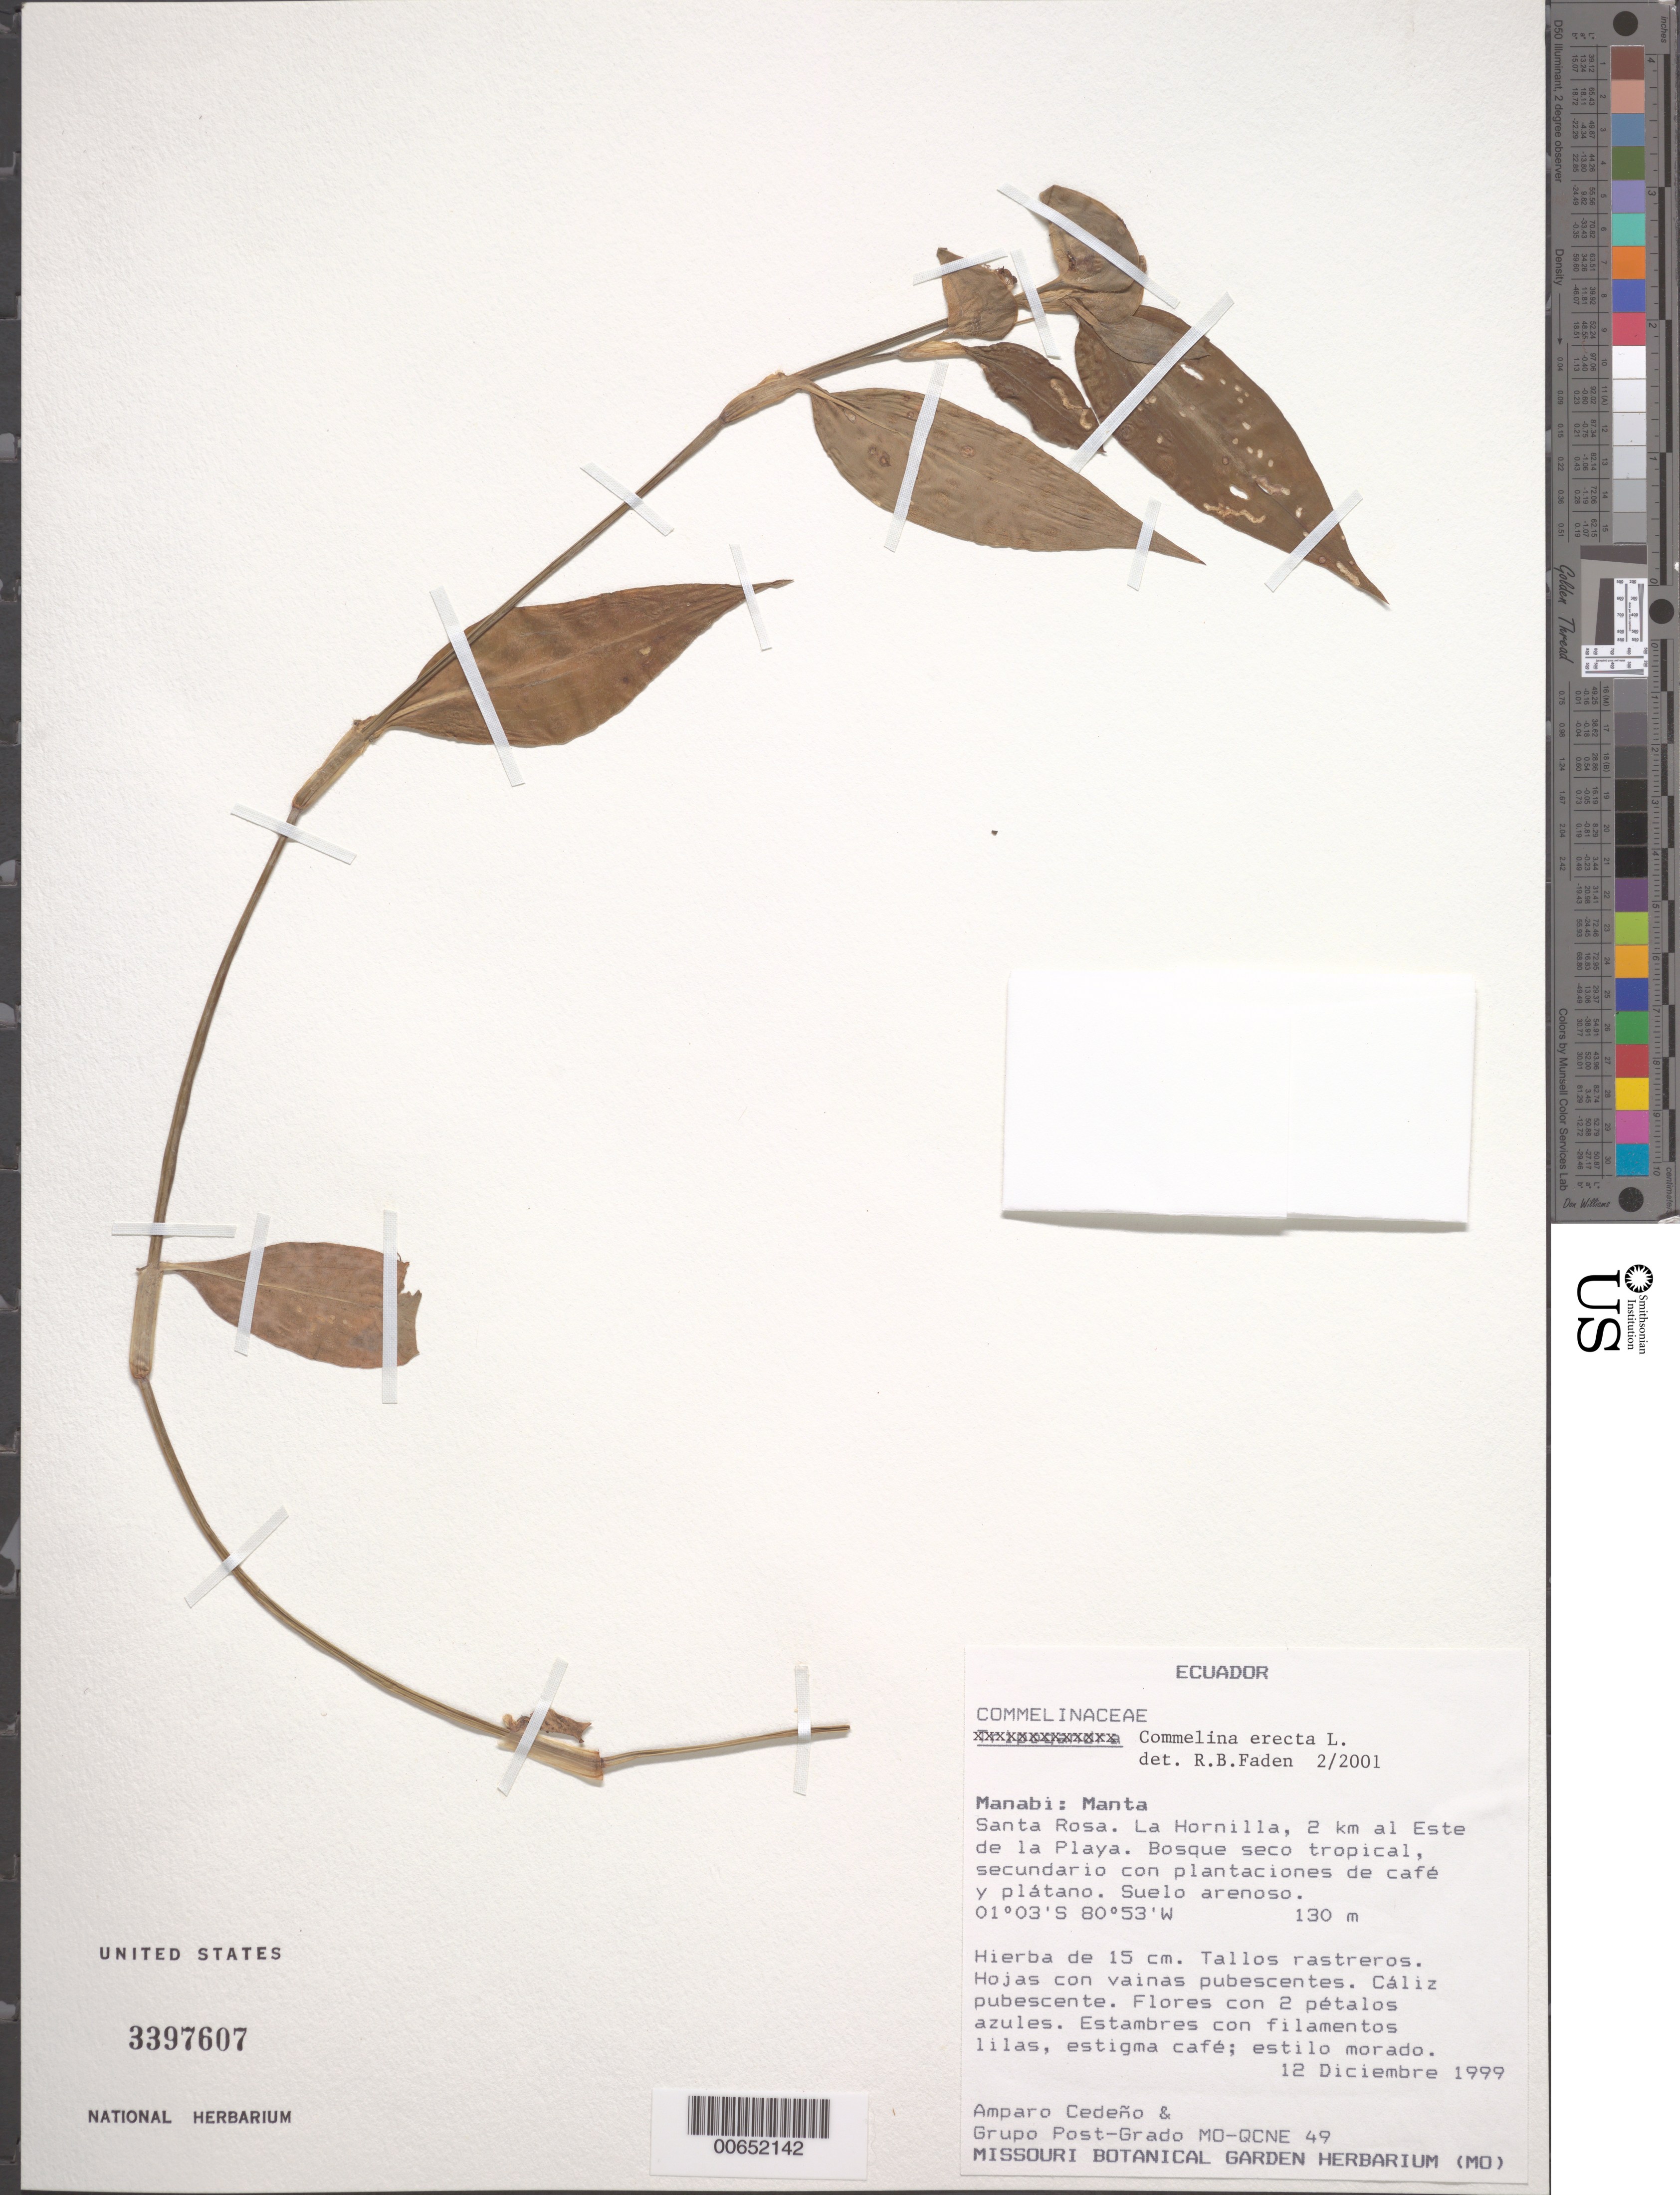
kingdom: Plantae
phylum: Tracheophyta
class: Liliopsida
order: Commelinales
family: Commelinaceae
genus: Commelina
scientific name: Commelina erecta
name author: L.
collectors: A. Cedeno & Grupo Post Grad.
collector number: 49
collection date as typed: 12 Dec 1999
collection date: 1999-12-12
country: Ecuador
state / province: Manabí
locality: Manta, Santa Rosa, la hornilla, este de la Playa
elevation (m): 130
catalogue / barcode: US 3397607